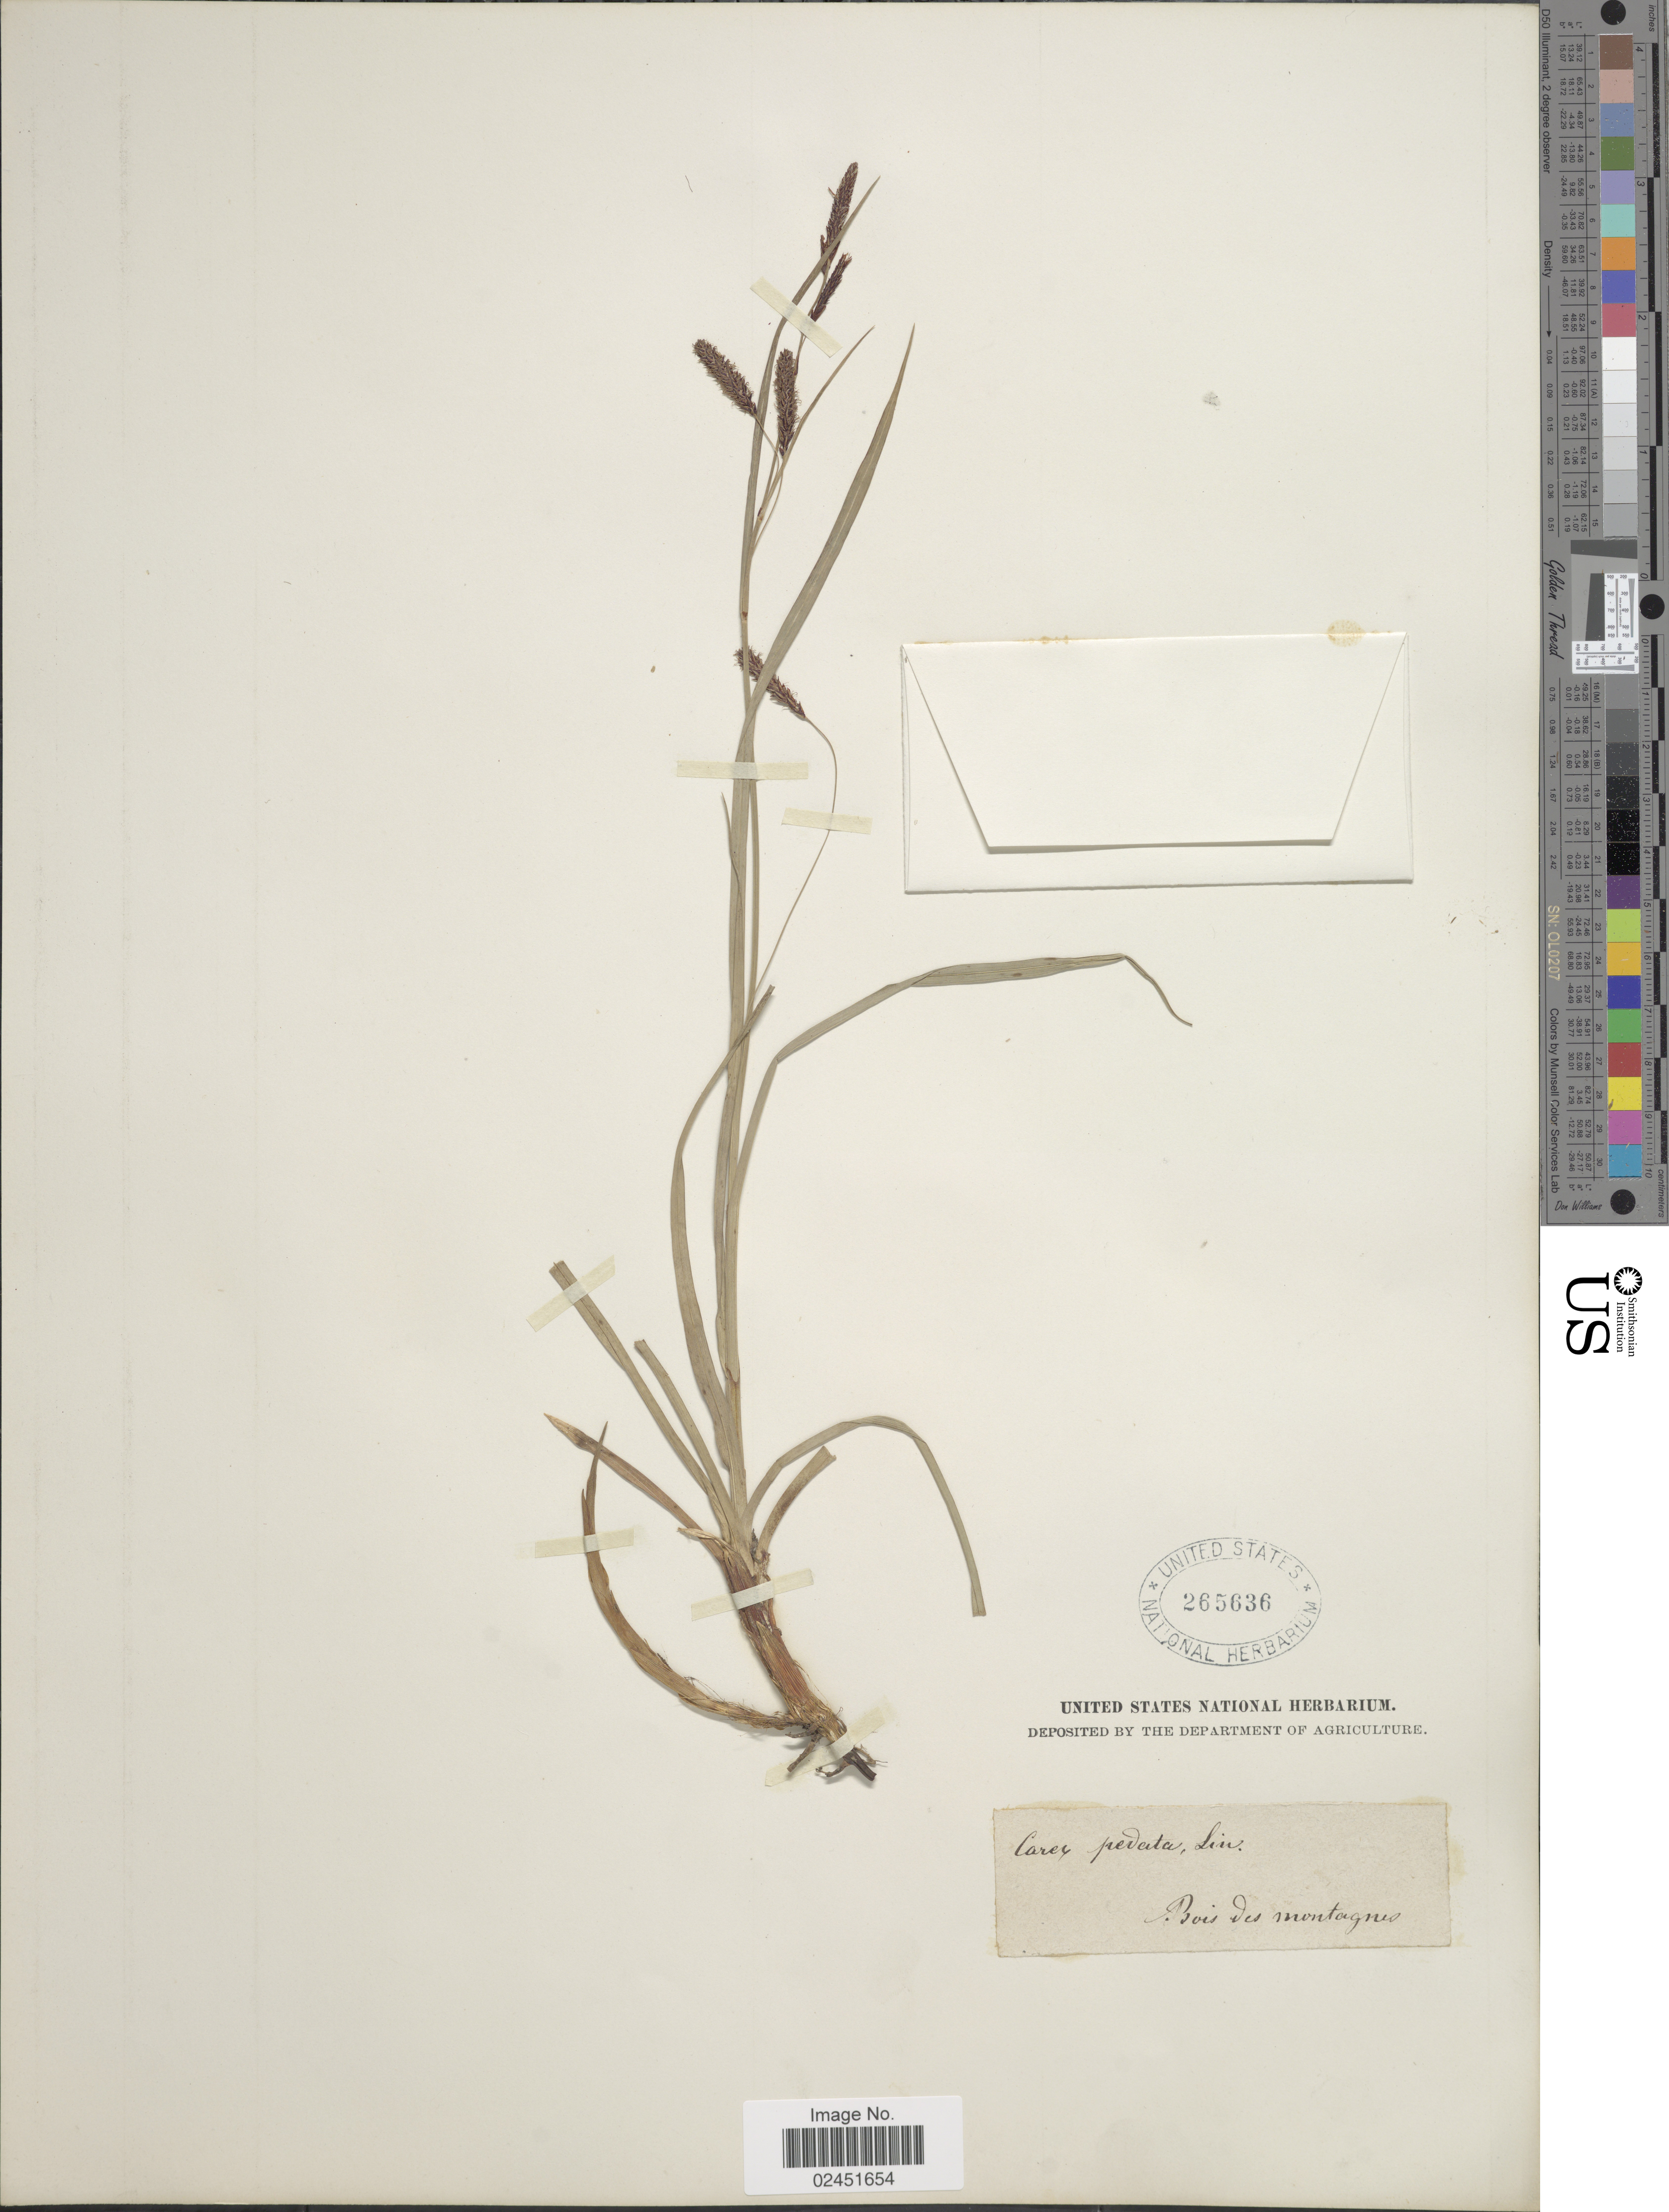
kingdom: Plantae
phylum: Tracheophyta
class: Liliopsida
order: Poales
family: Cyperaceae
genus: Carex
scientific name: Carex sp.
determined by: Strong, Mark T., (BOT), Smithsonian Institution - National Museum of Natural History (UNITED STATES)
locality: Bois des montagnes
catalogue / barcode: US 265636